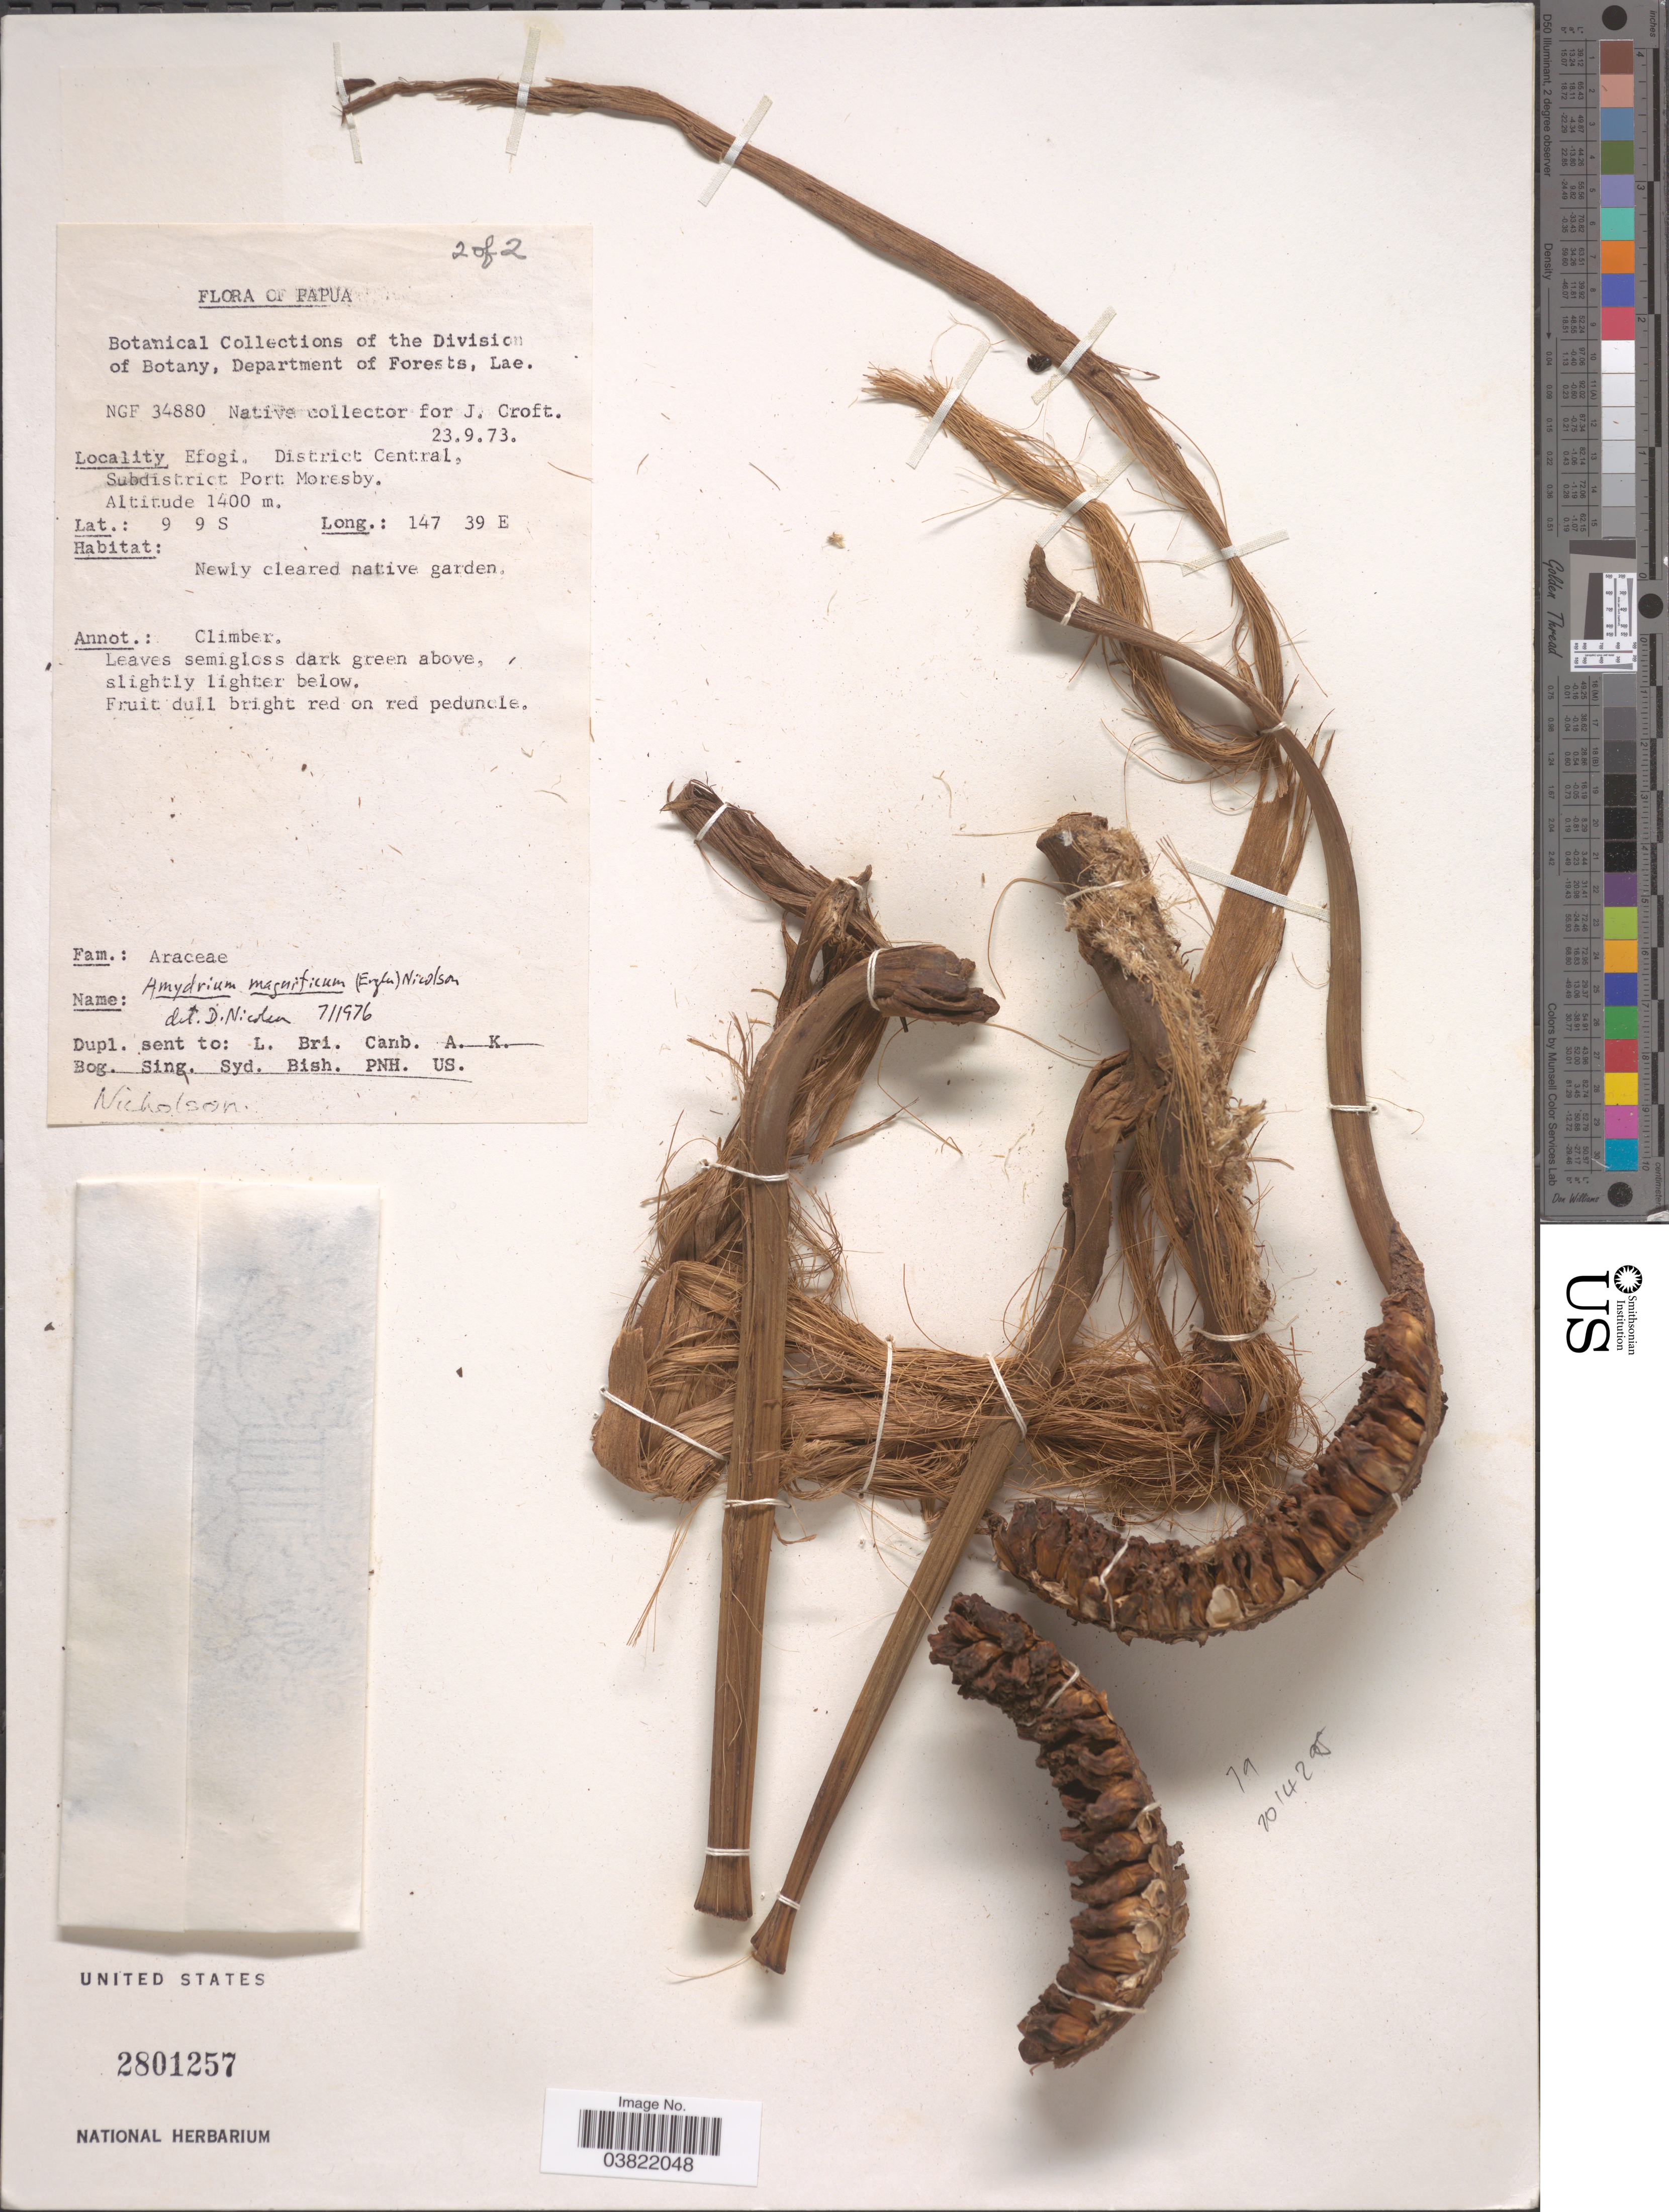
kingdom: Plantae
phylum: Tracheophyta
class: Liliopsida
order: Alismatales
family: Araceae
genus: Amydrium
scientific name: Amydrium magnificum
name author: (Engl.) Nicolson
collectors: Native collector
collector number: NGF34880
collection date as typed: Transcribed d/m/y: 23/9/73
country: Papua New Guinea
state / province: Central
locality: Papua. Efogi. District Central, Subdistrict Port Moresby. Native Garden.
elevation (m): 1400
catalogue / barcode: US 2801257